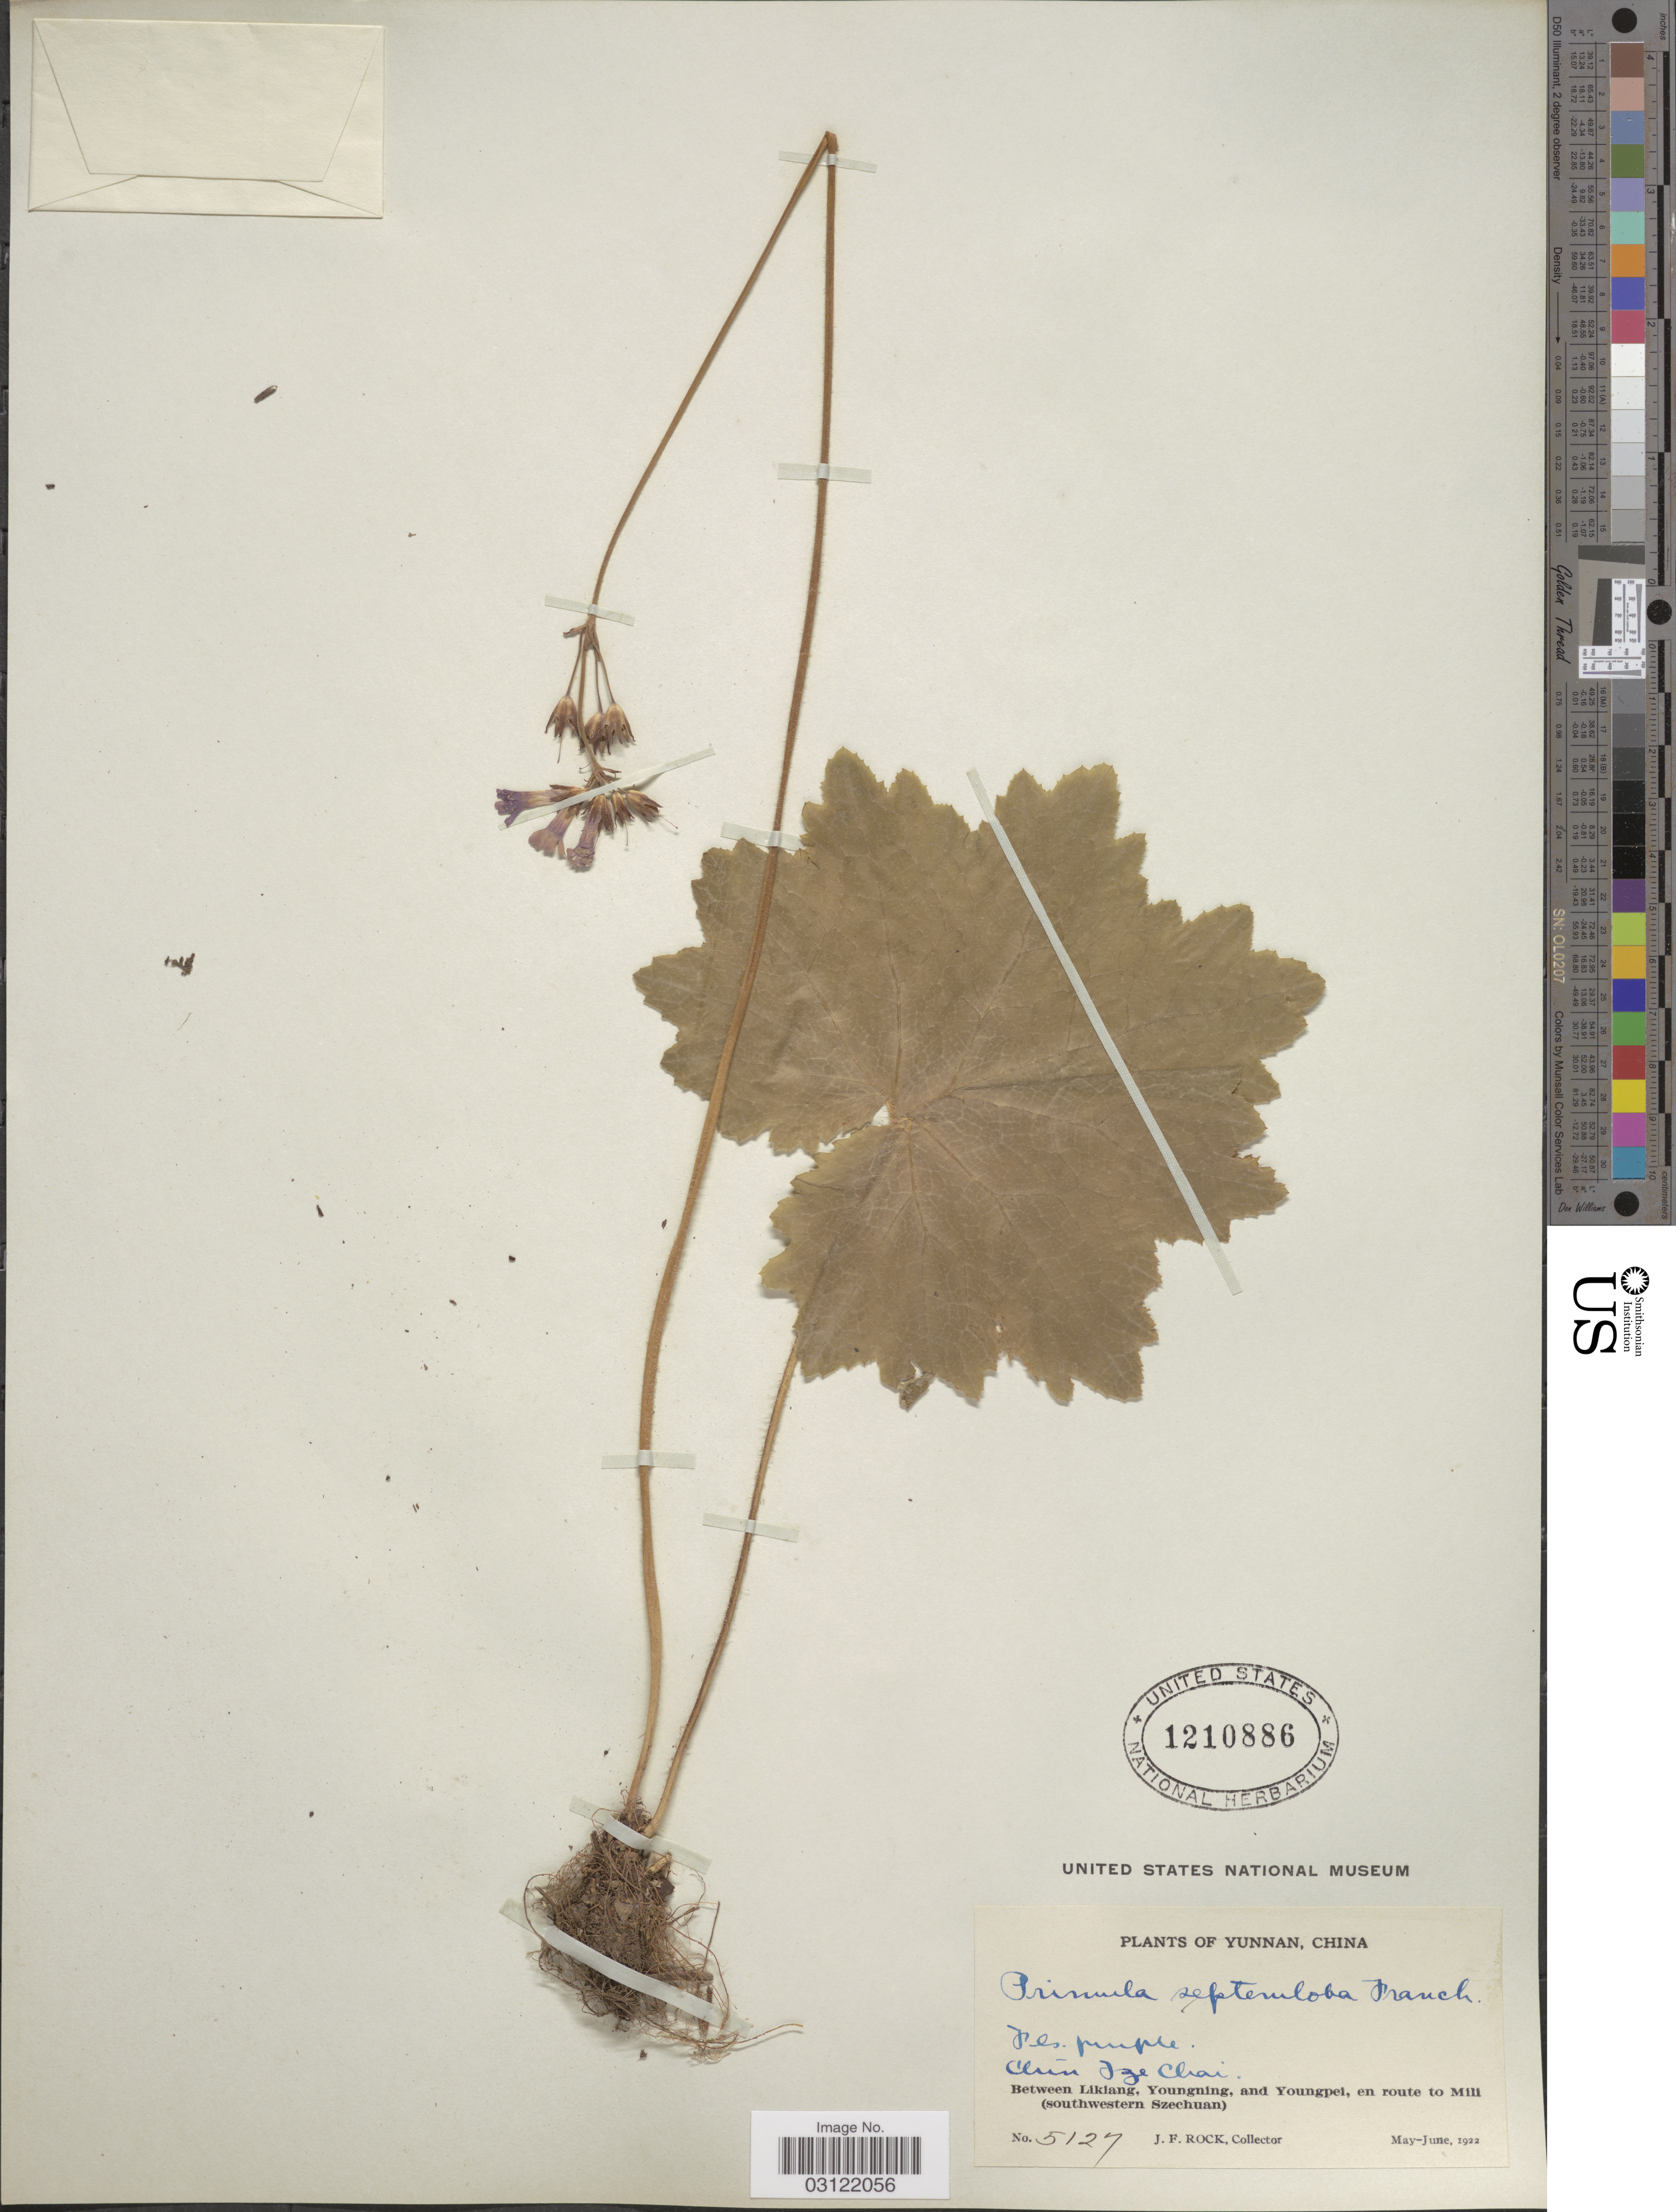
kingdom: Plantae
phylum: Tracheophyta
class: Magnoliopsida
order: Ericales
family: Primulaceae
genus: Primula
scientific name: Primula septemloba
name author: Franch.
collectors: J. Rock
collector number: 5127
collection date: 1922-05/1922-06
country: China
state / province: Yunnan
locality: Chin Tze Chai. Between Likiang, Youngning, and Youngpei, en route to Mili (Southwestern Szechuan).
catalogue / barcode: US 1210886